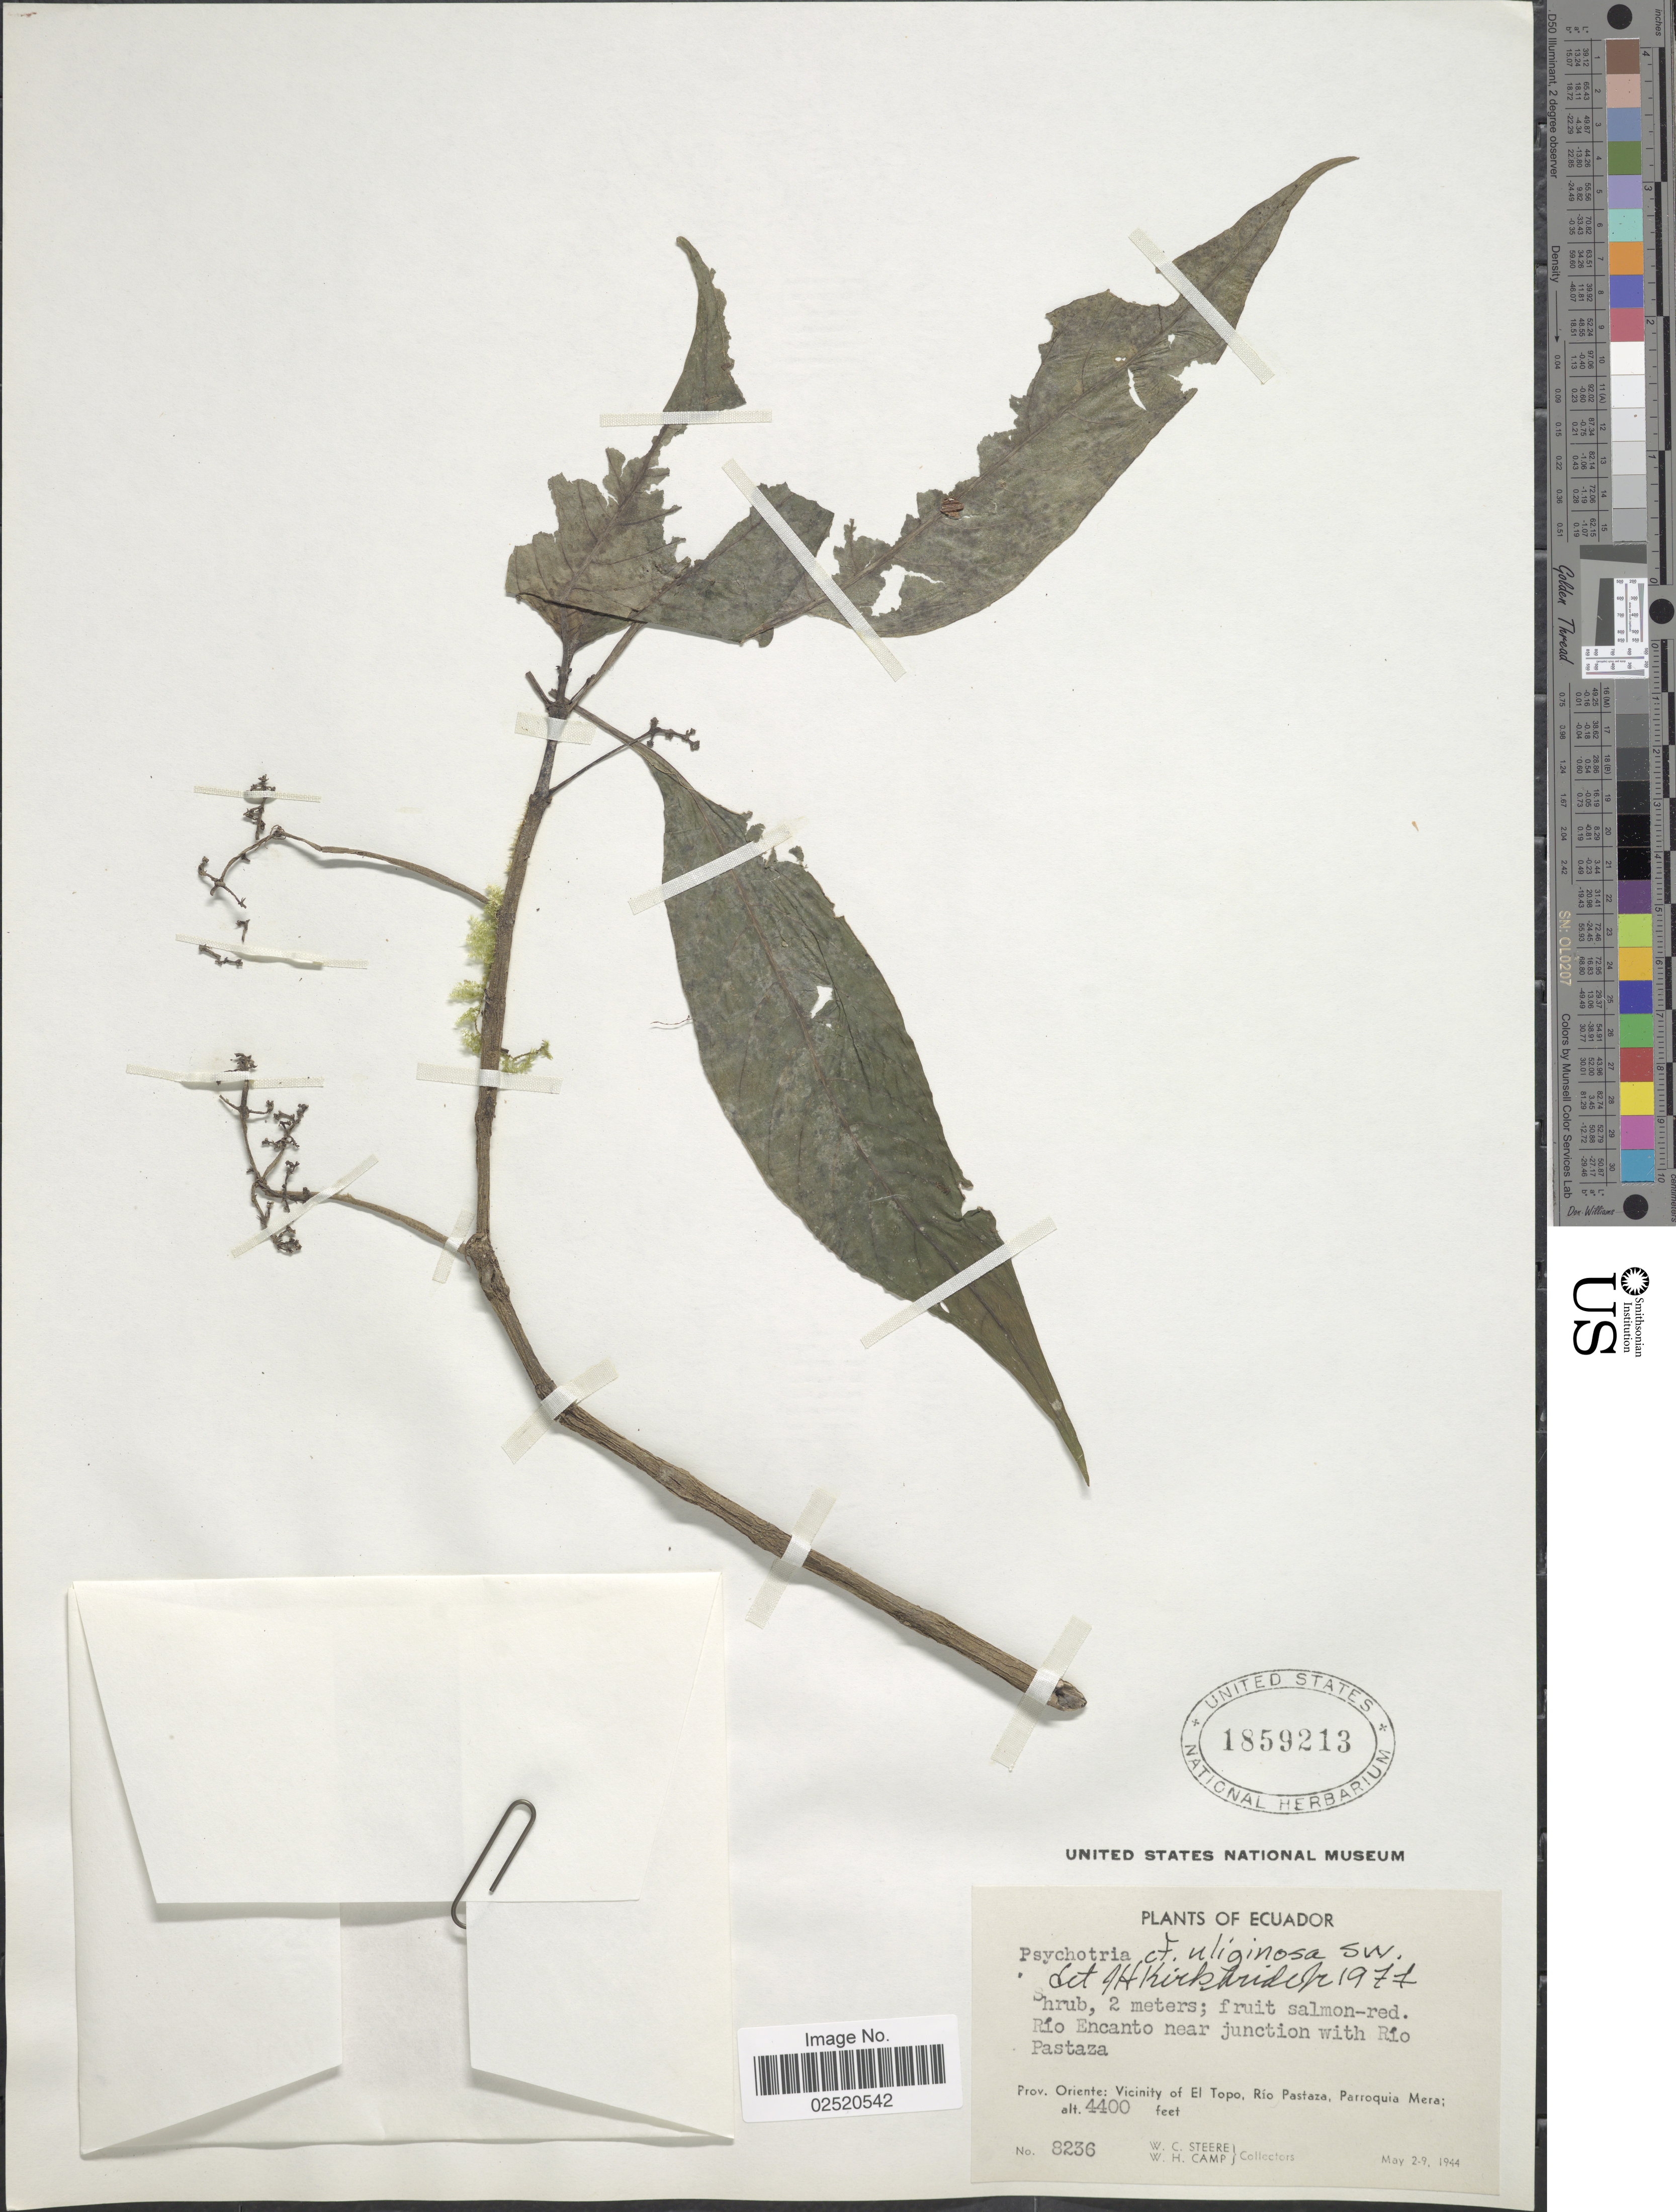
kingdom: Plantae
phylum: Tracheophyta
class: Magnoliopsida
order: Gentianales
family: Rubiaceae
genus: Psychotria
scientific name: Psychotria uliginosa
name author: Sw.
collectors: W. C. Steere & W. H. Camp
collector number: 8236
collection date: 1944-05-02/1944-05-09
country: Ecuador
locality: Prov. Oriente: Vicinity of El Topo, Río Pastaza, Parroquia Mera. Río Encanto near junction with Río Pastaza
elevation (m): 1341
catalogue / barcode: US 1859213